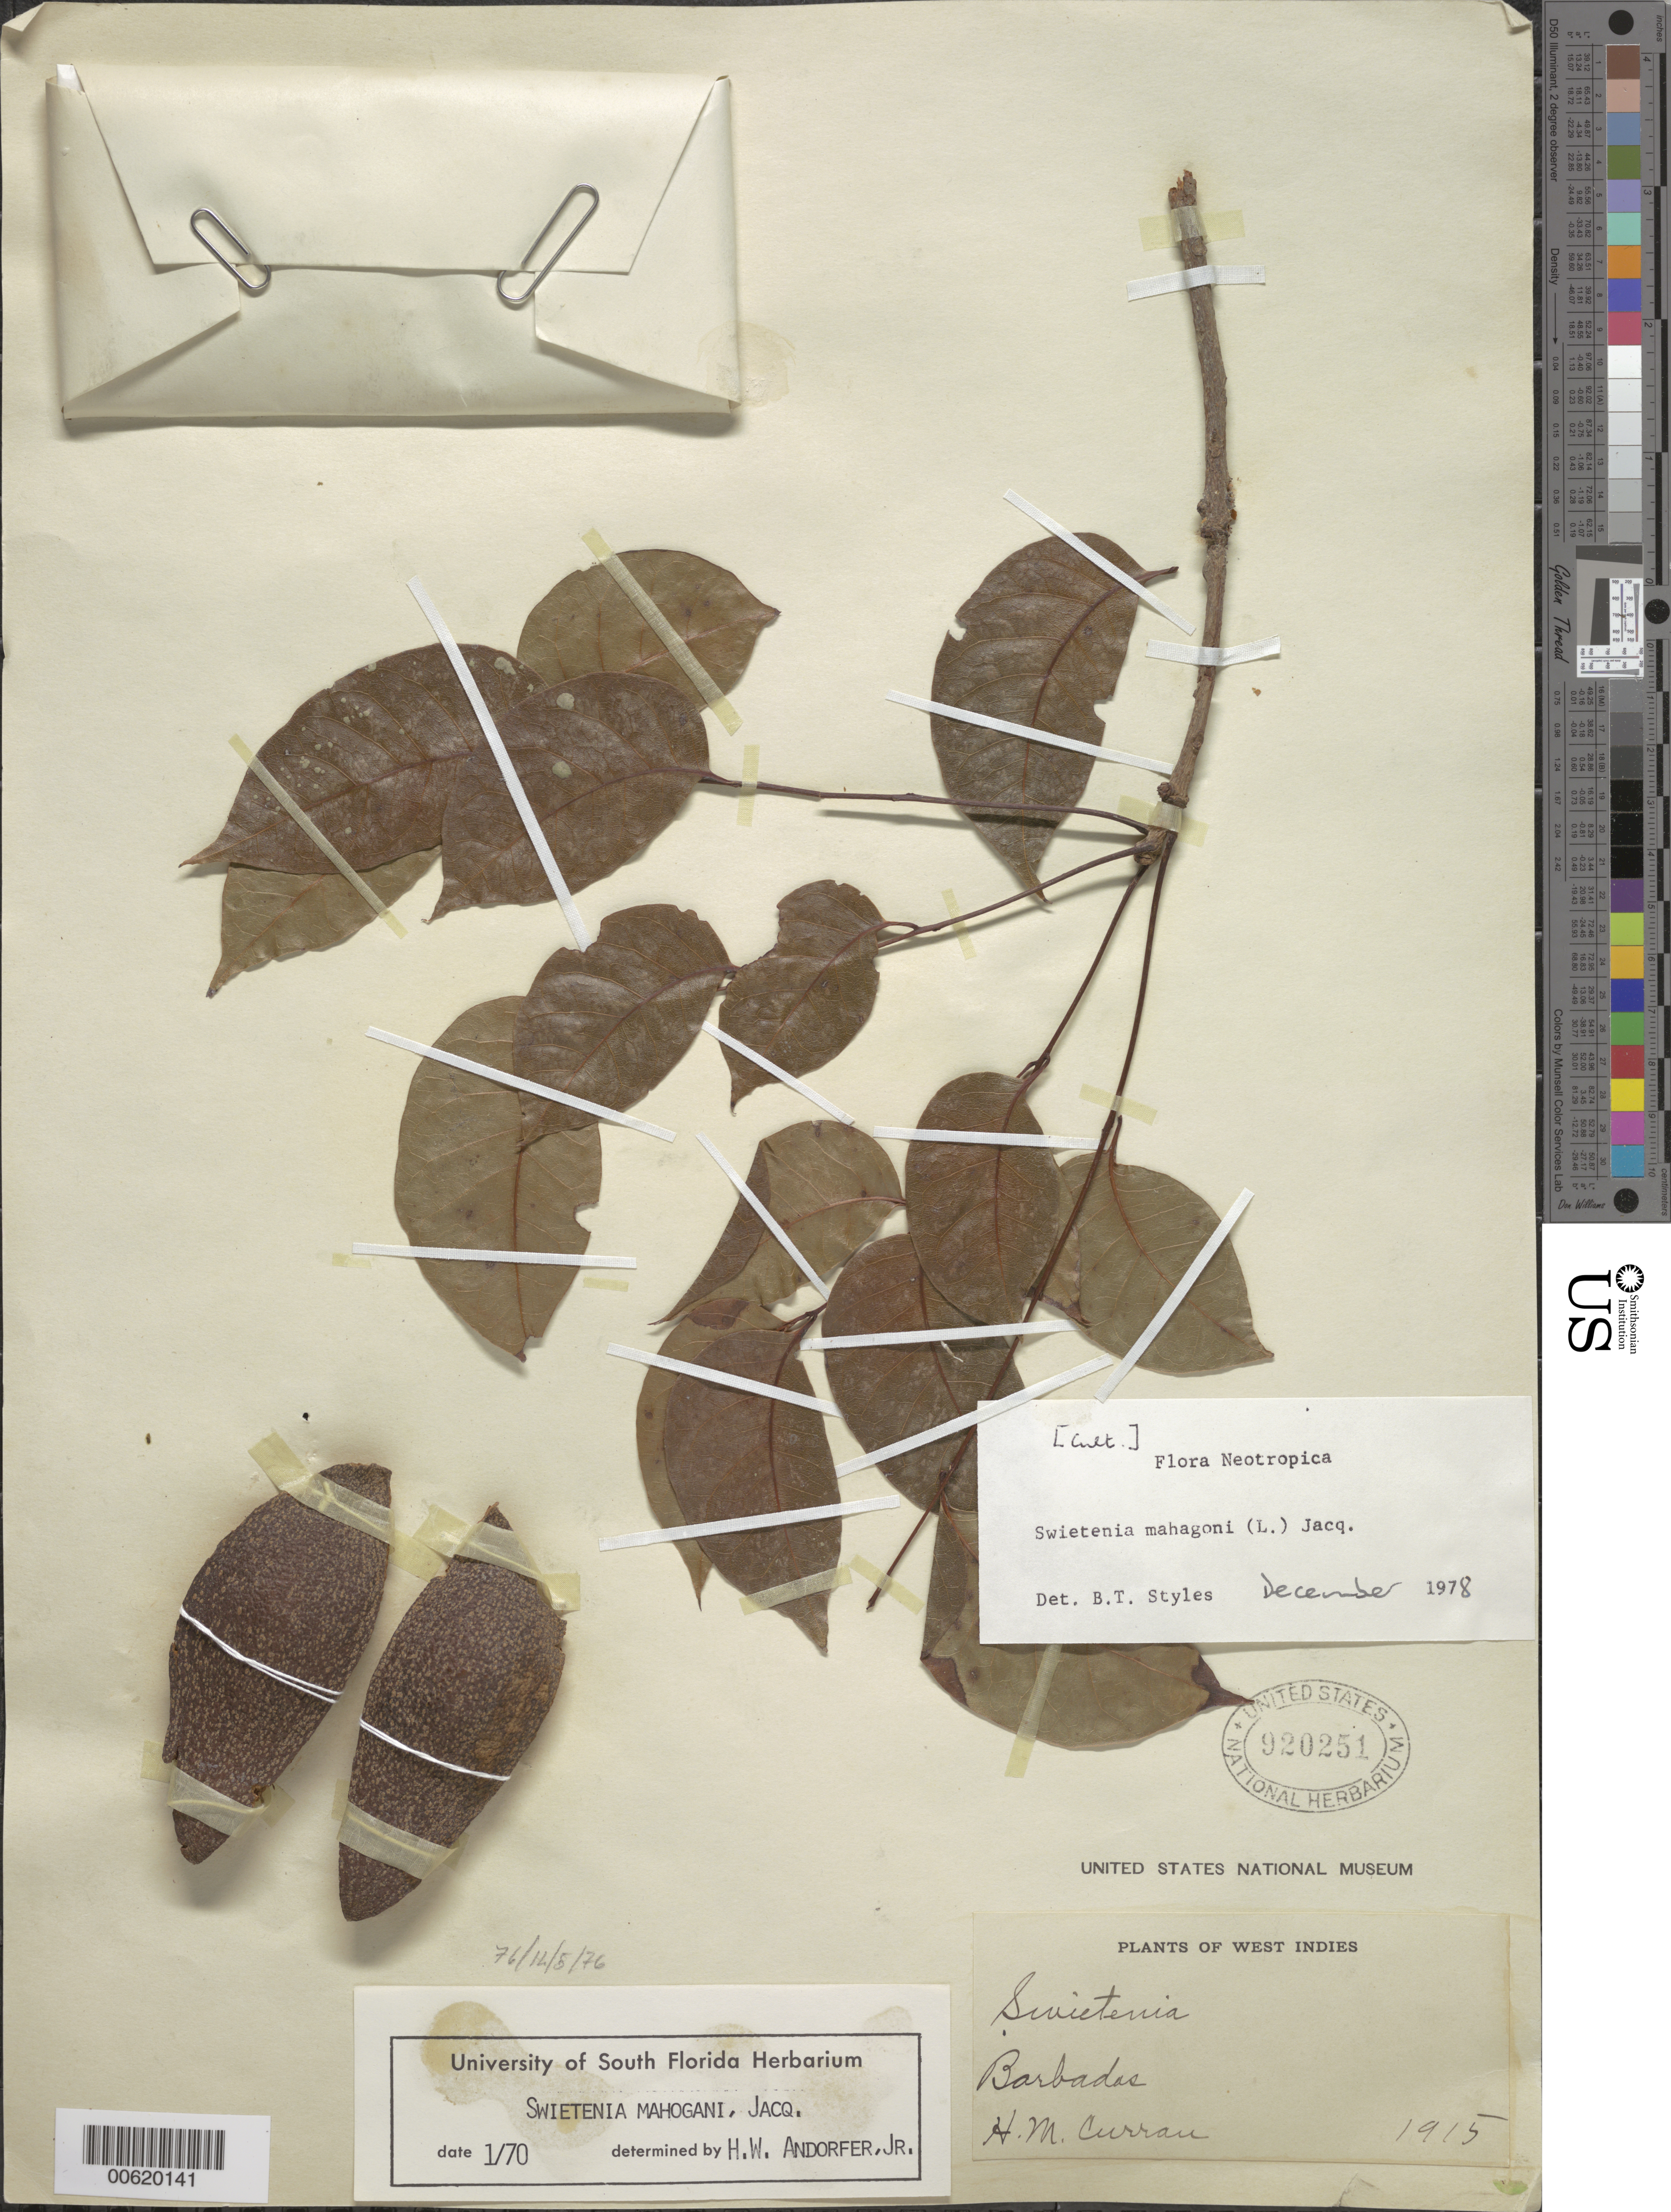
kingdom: Plantae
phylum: Tracheophyta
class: Magnoliopsida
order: Sapindales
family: Meliaceae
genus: Swietenia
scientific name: Swietenia mahagoni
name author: (L.) Jacq.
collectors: H. M. Curran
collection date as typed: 1915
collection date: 1915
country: Barbados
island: Windward Is.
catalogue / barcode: US 920251